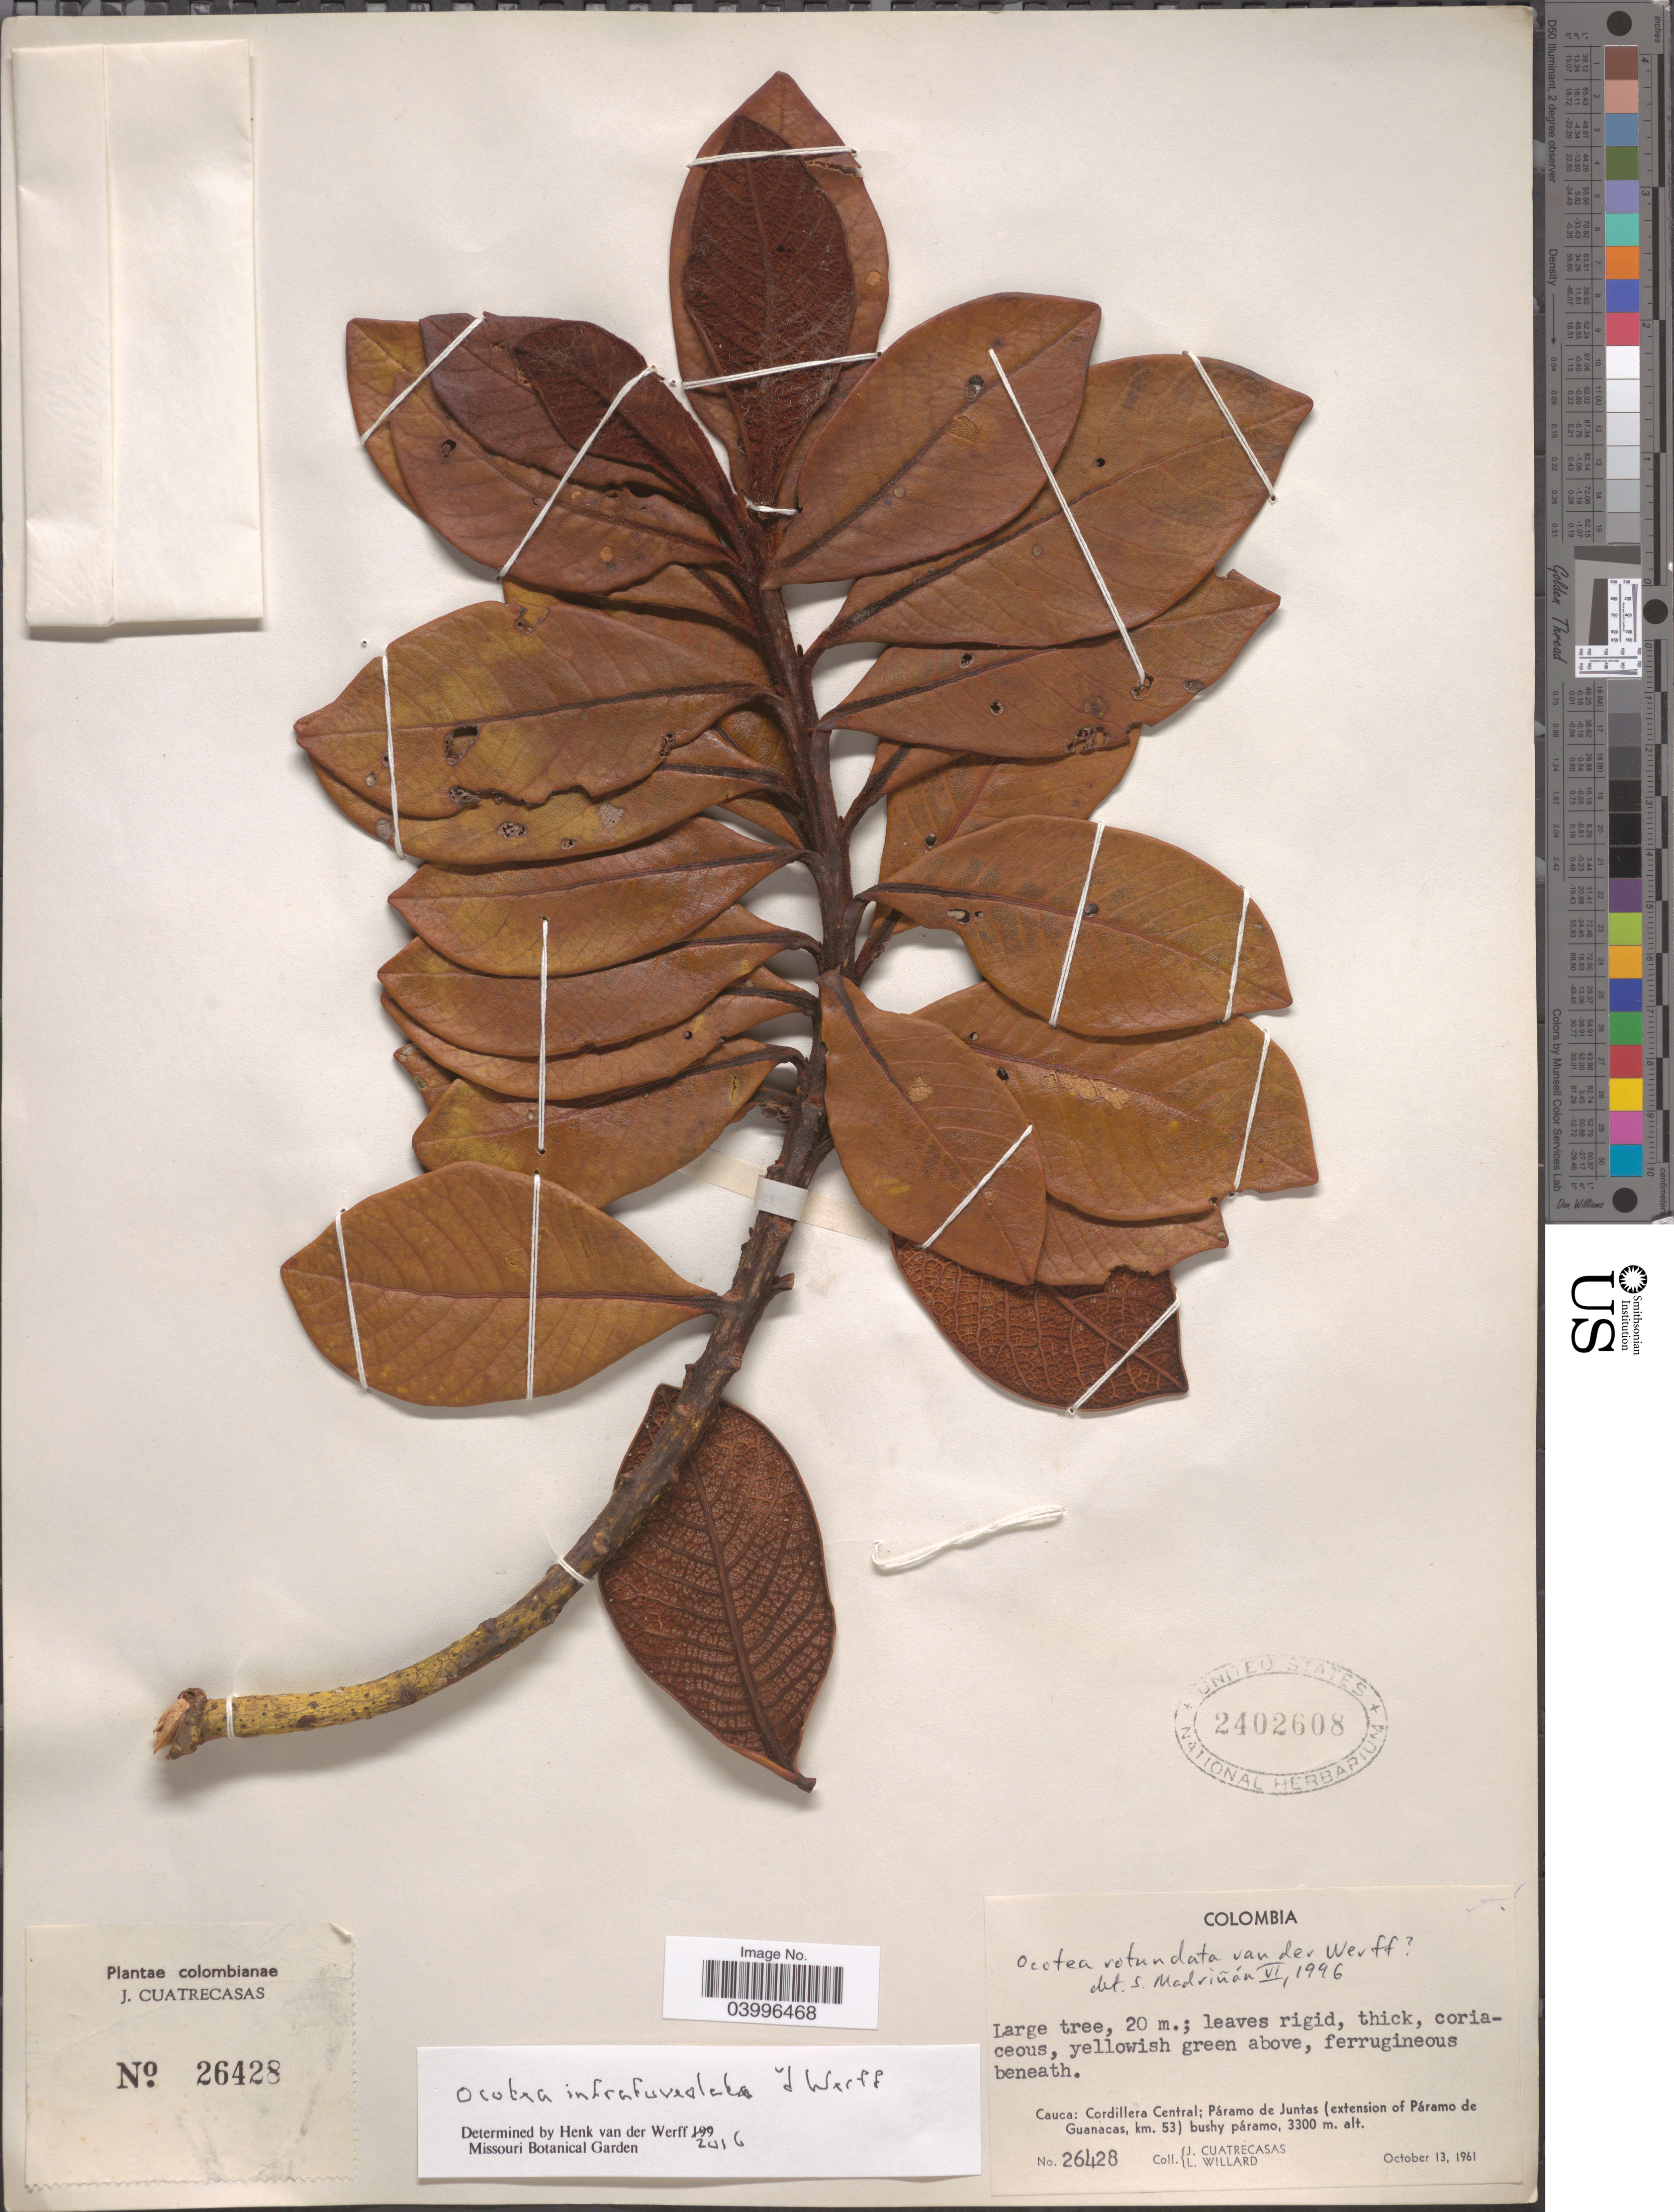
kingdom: Plantae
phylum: Tracheophyta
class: Magnoliopsida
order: Laurales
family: Lauraceae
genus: Ocotea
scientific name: Ocotea infrafoveolata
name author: van der Werff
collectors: J. Cuatrecasas & L. Willard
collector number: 26428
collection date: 1961-10-13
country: Colombia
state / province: Cauca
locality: Cordillera Central; Páramo de Juntas (extension of Páramo de Guanacas, km. 53).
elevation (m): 3300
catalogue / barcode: US 2402608